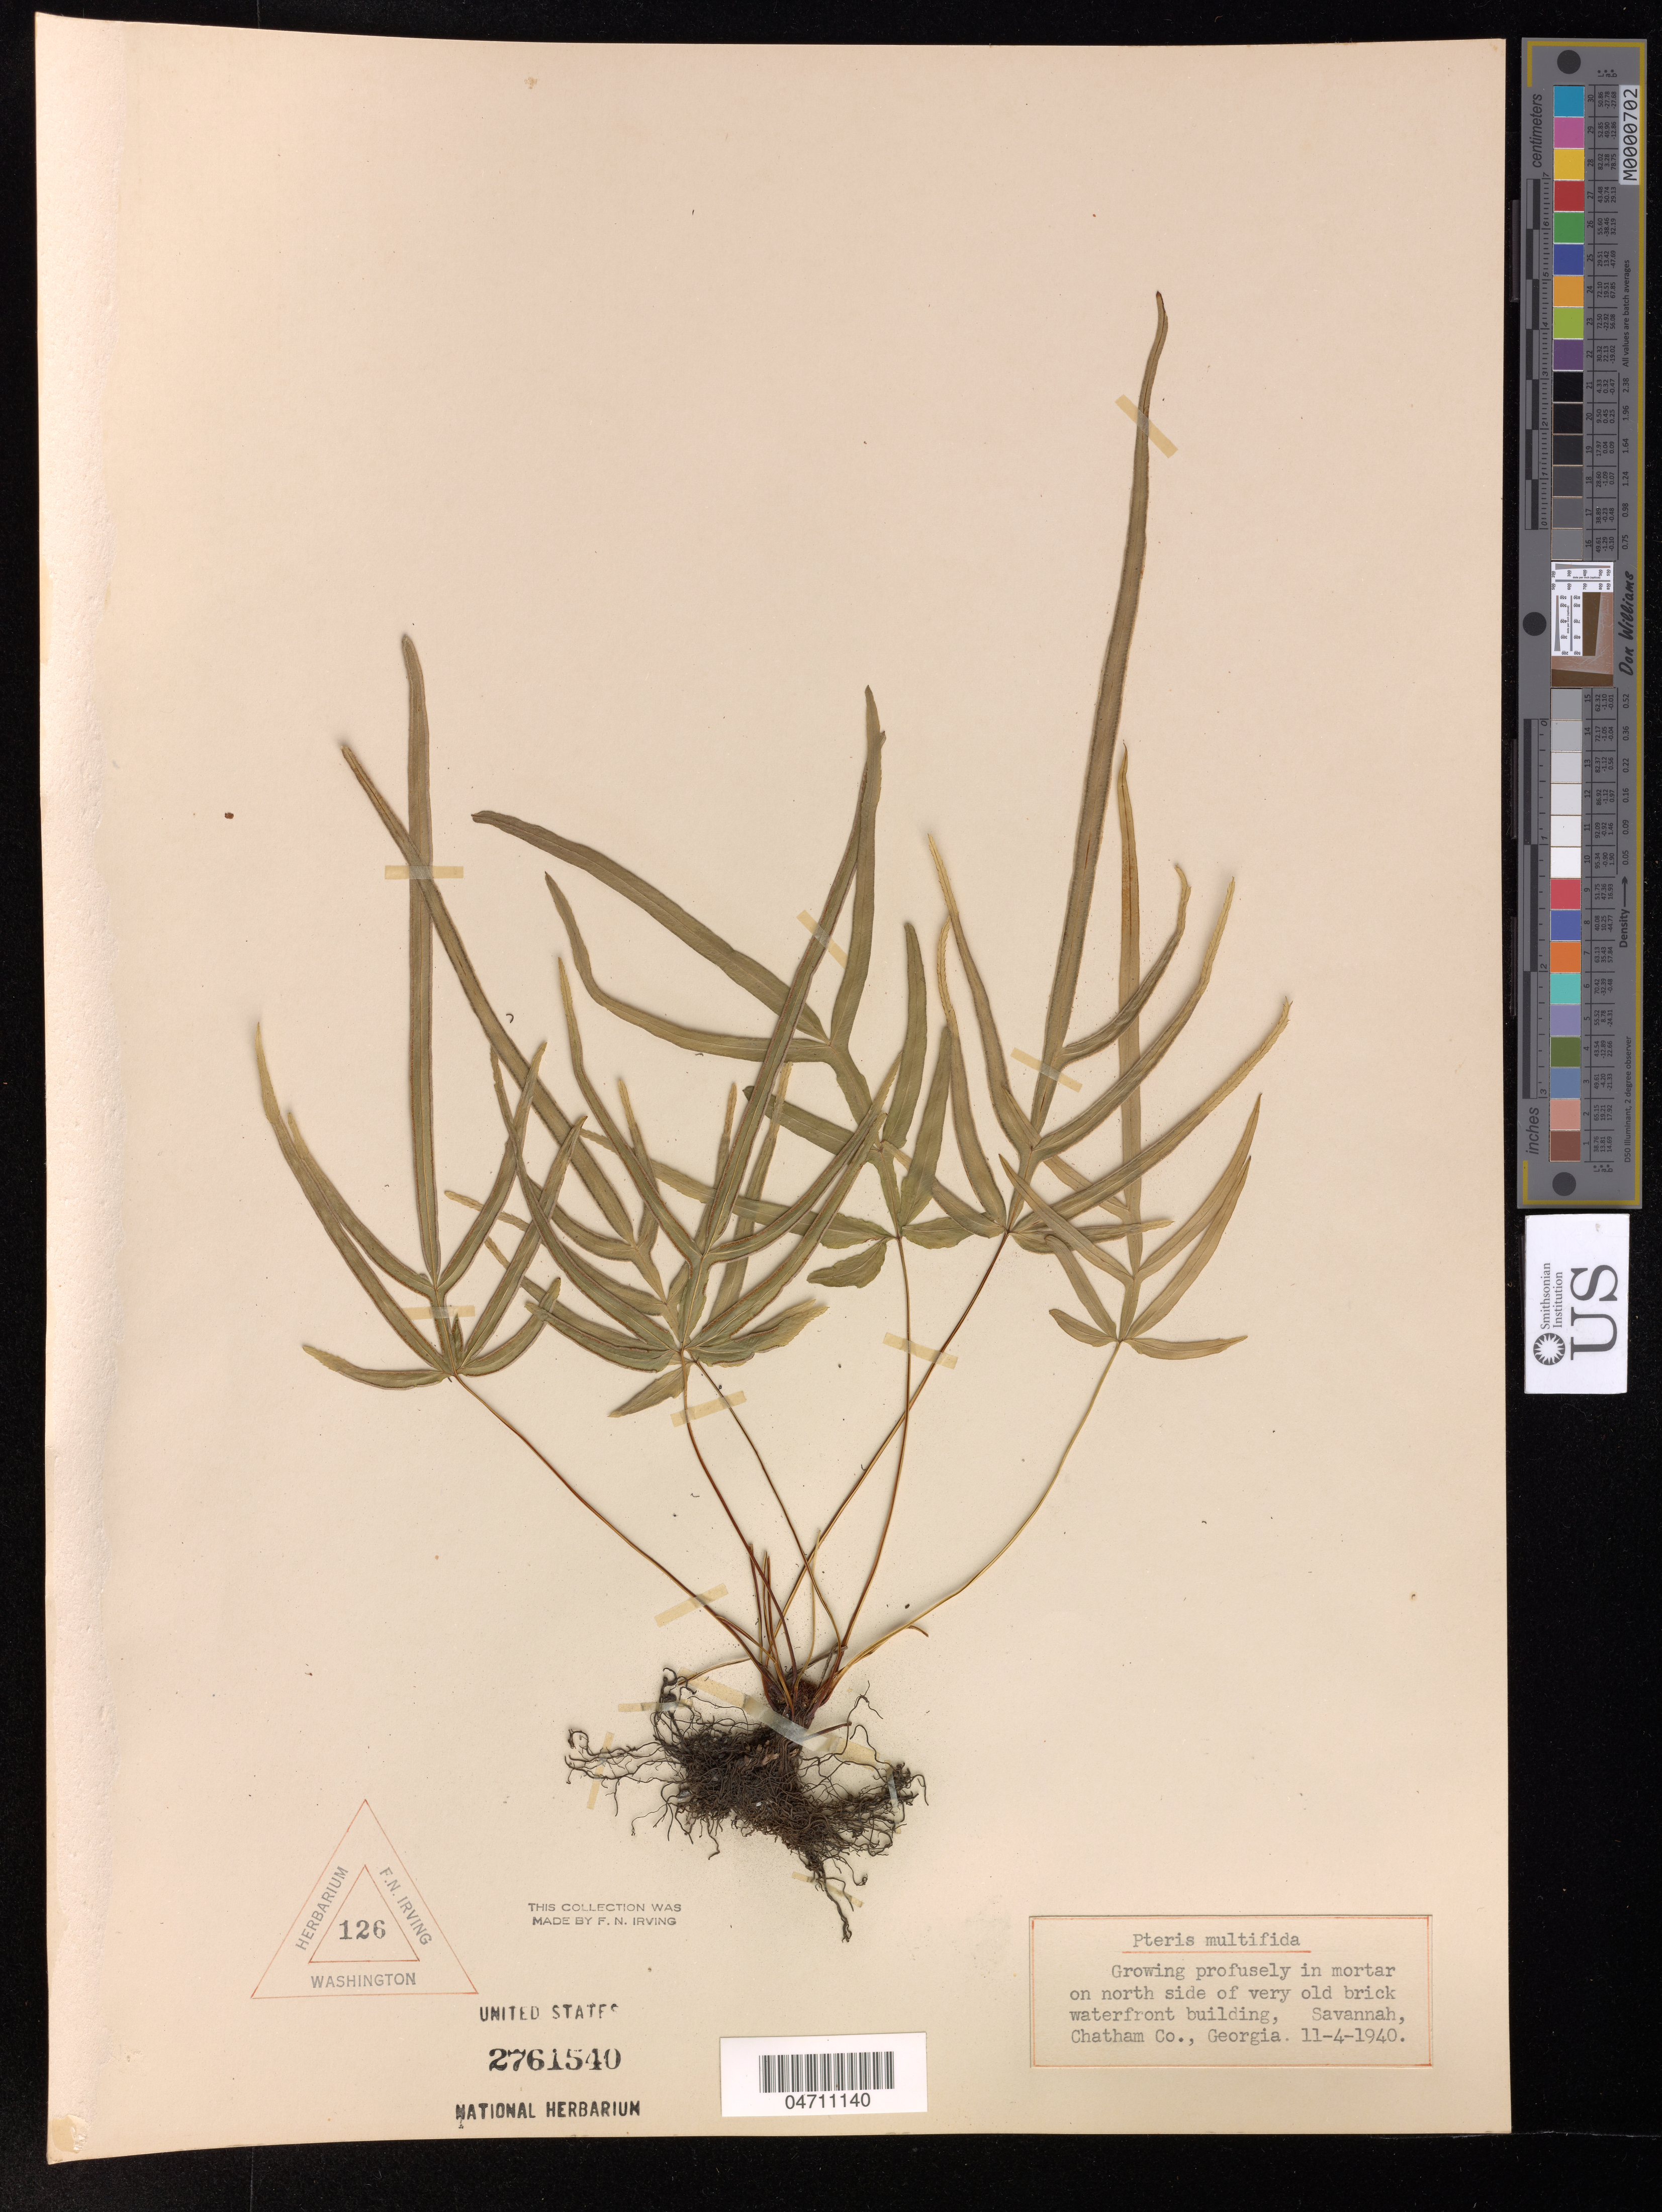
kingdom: Plantae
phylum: Tracheophyta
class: Polypodiopsida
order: Polypodiales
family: Pteridaceae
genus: Pteris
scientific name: Pteris multifida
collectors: ex herb. F.N. Irving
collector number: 126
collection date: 1940-11-04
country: United States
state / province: Georgia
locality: Chatam Co.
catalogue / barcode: US 2761540